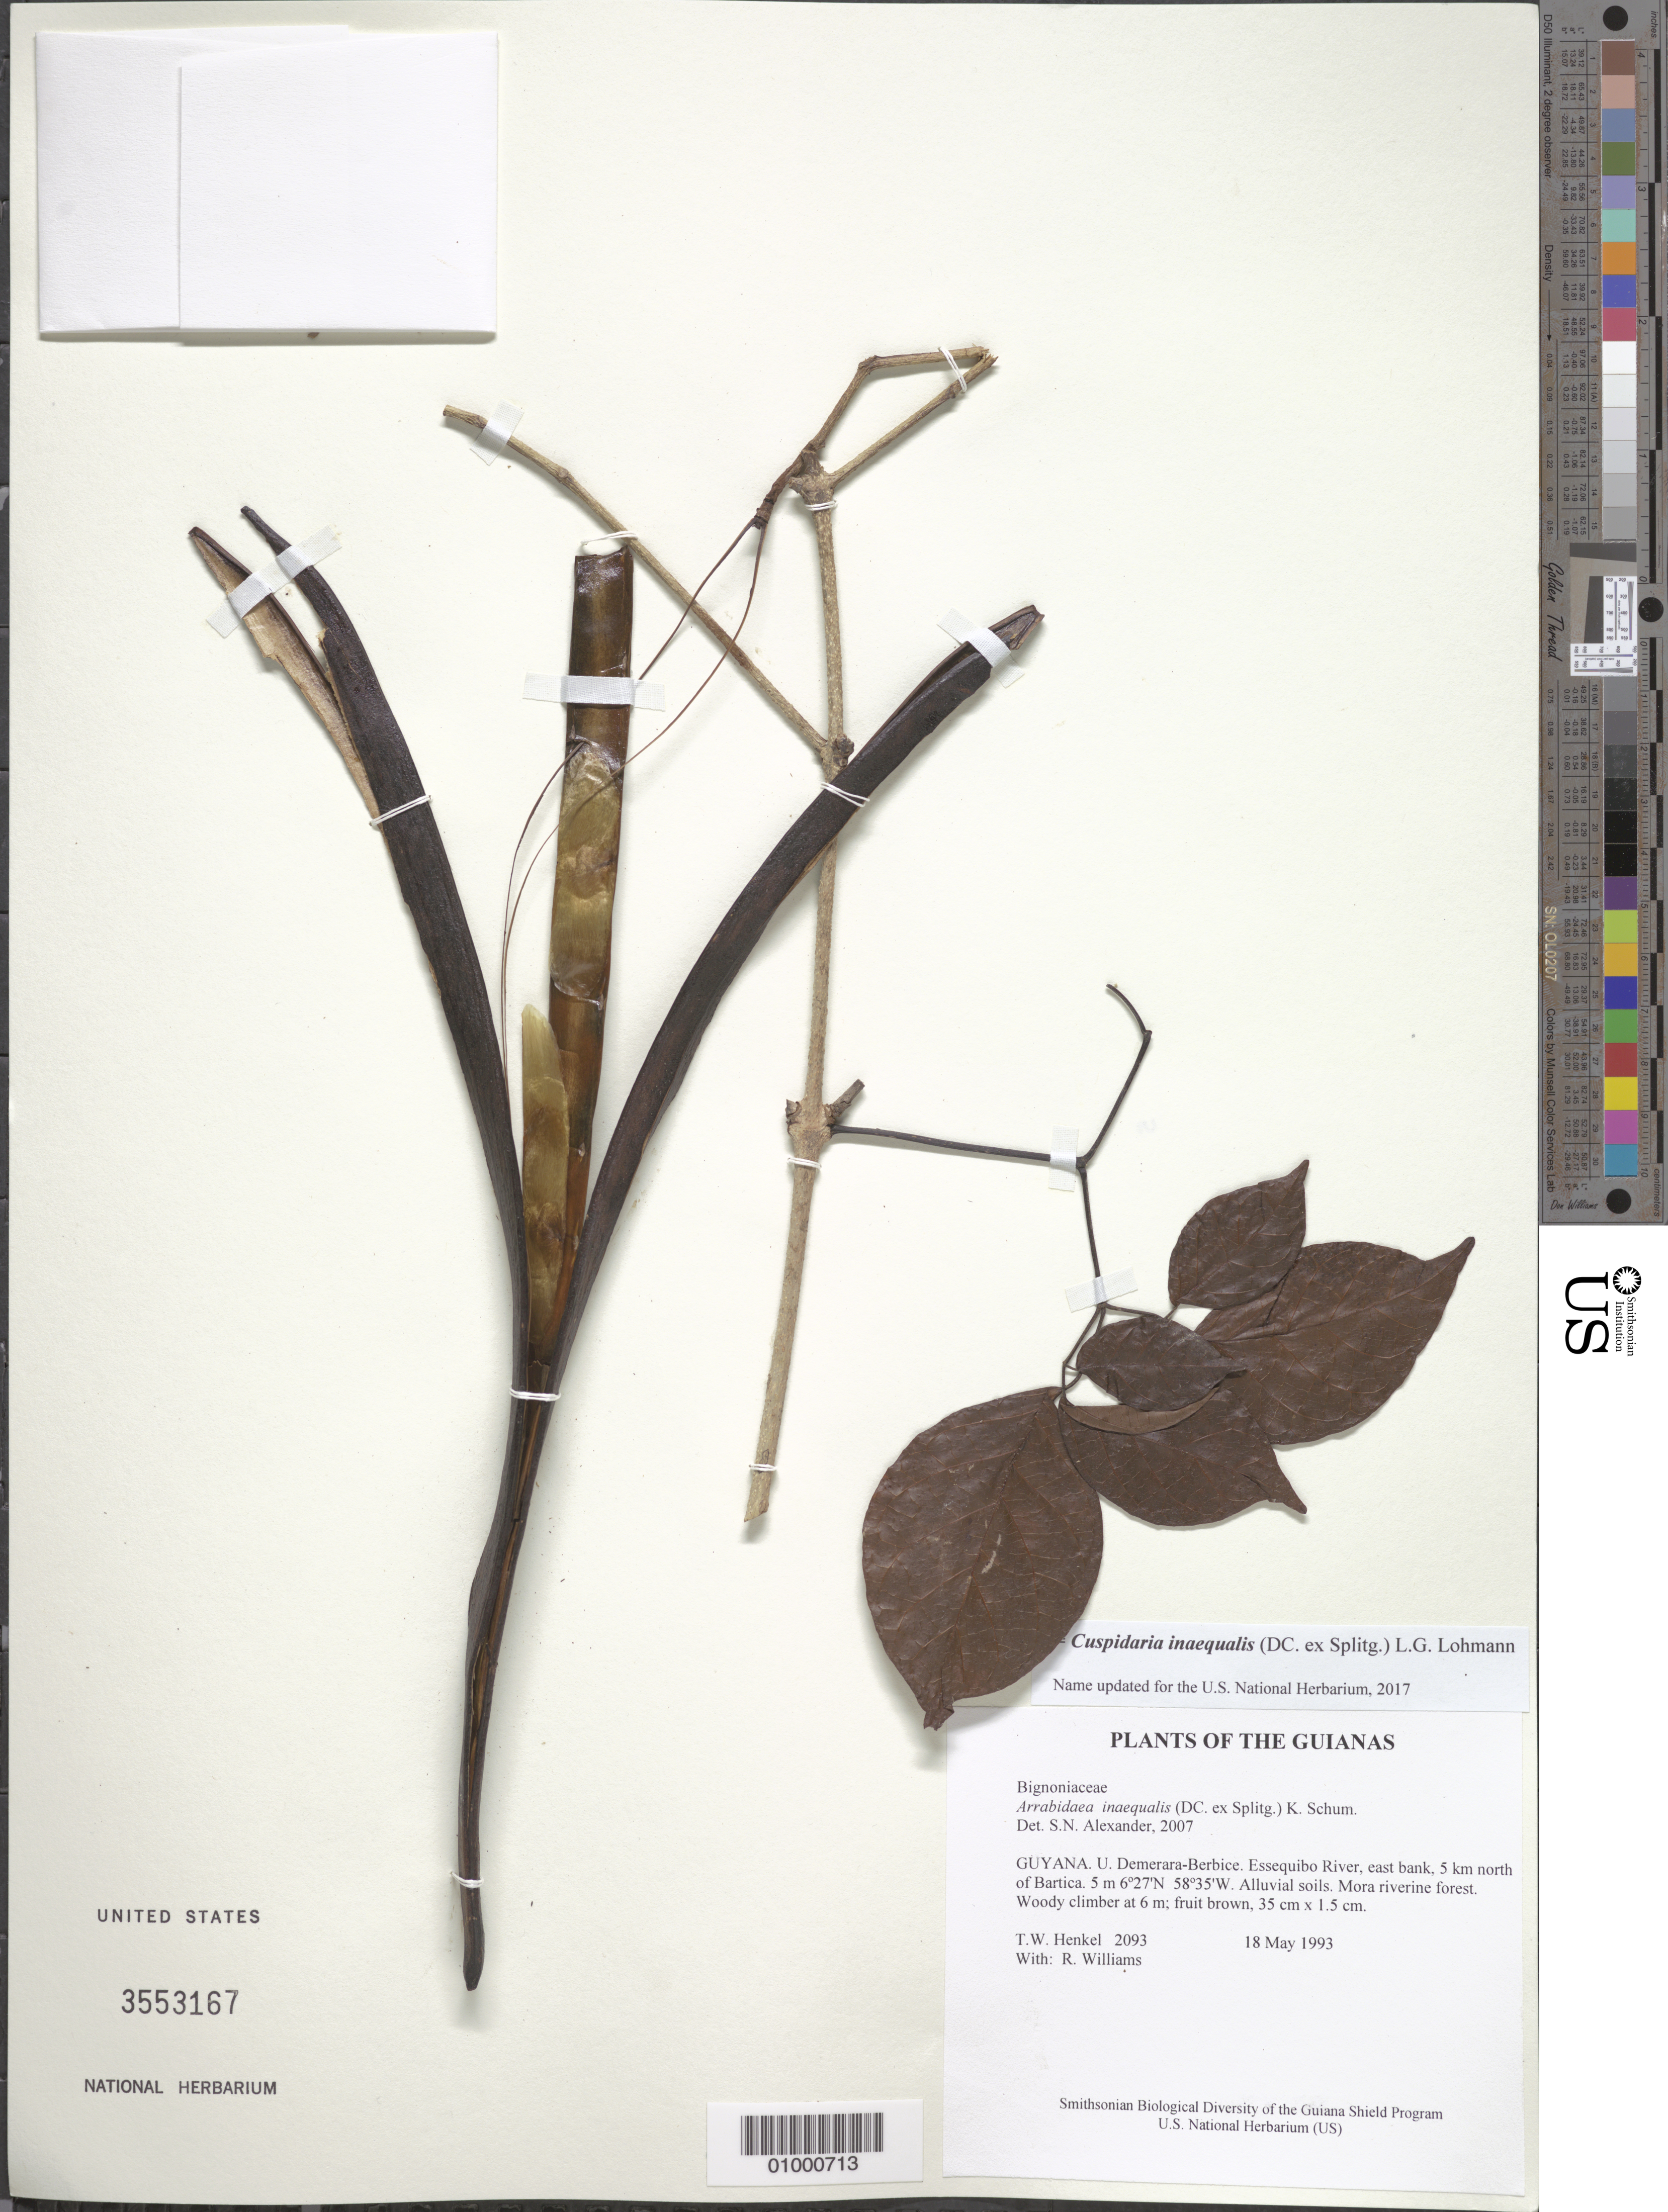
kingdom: Plantae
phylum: Tracheophyta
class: Magnoliopsida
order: Lamiales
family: Bignoniaceae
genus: Cuspidaria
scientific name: Cuspidaria inaequalis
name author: (Splitg.) L.G. Lohmann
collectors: T. Henkel & R. Williams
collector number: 2093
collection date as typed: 18 May 1993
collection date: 1993-05-18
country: Guyana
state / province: U. Demerara-Berbice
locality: Essequibo River, east bank, 5 km north of Bartica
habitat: Alluvial soils. Mora riverine forest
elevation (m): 5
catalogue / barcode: US 3553167